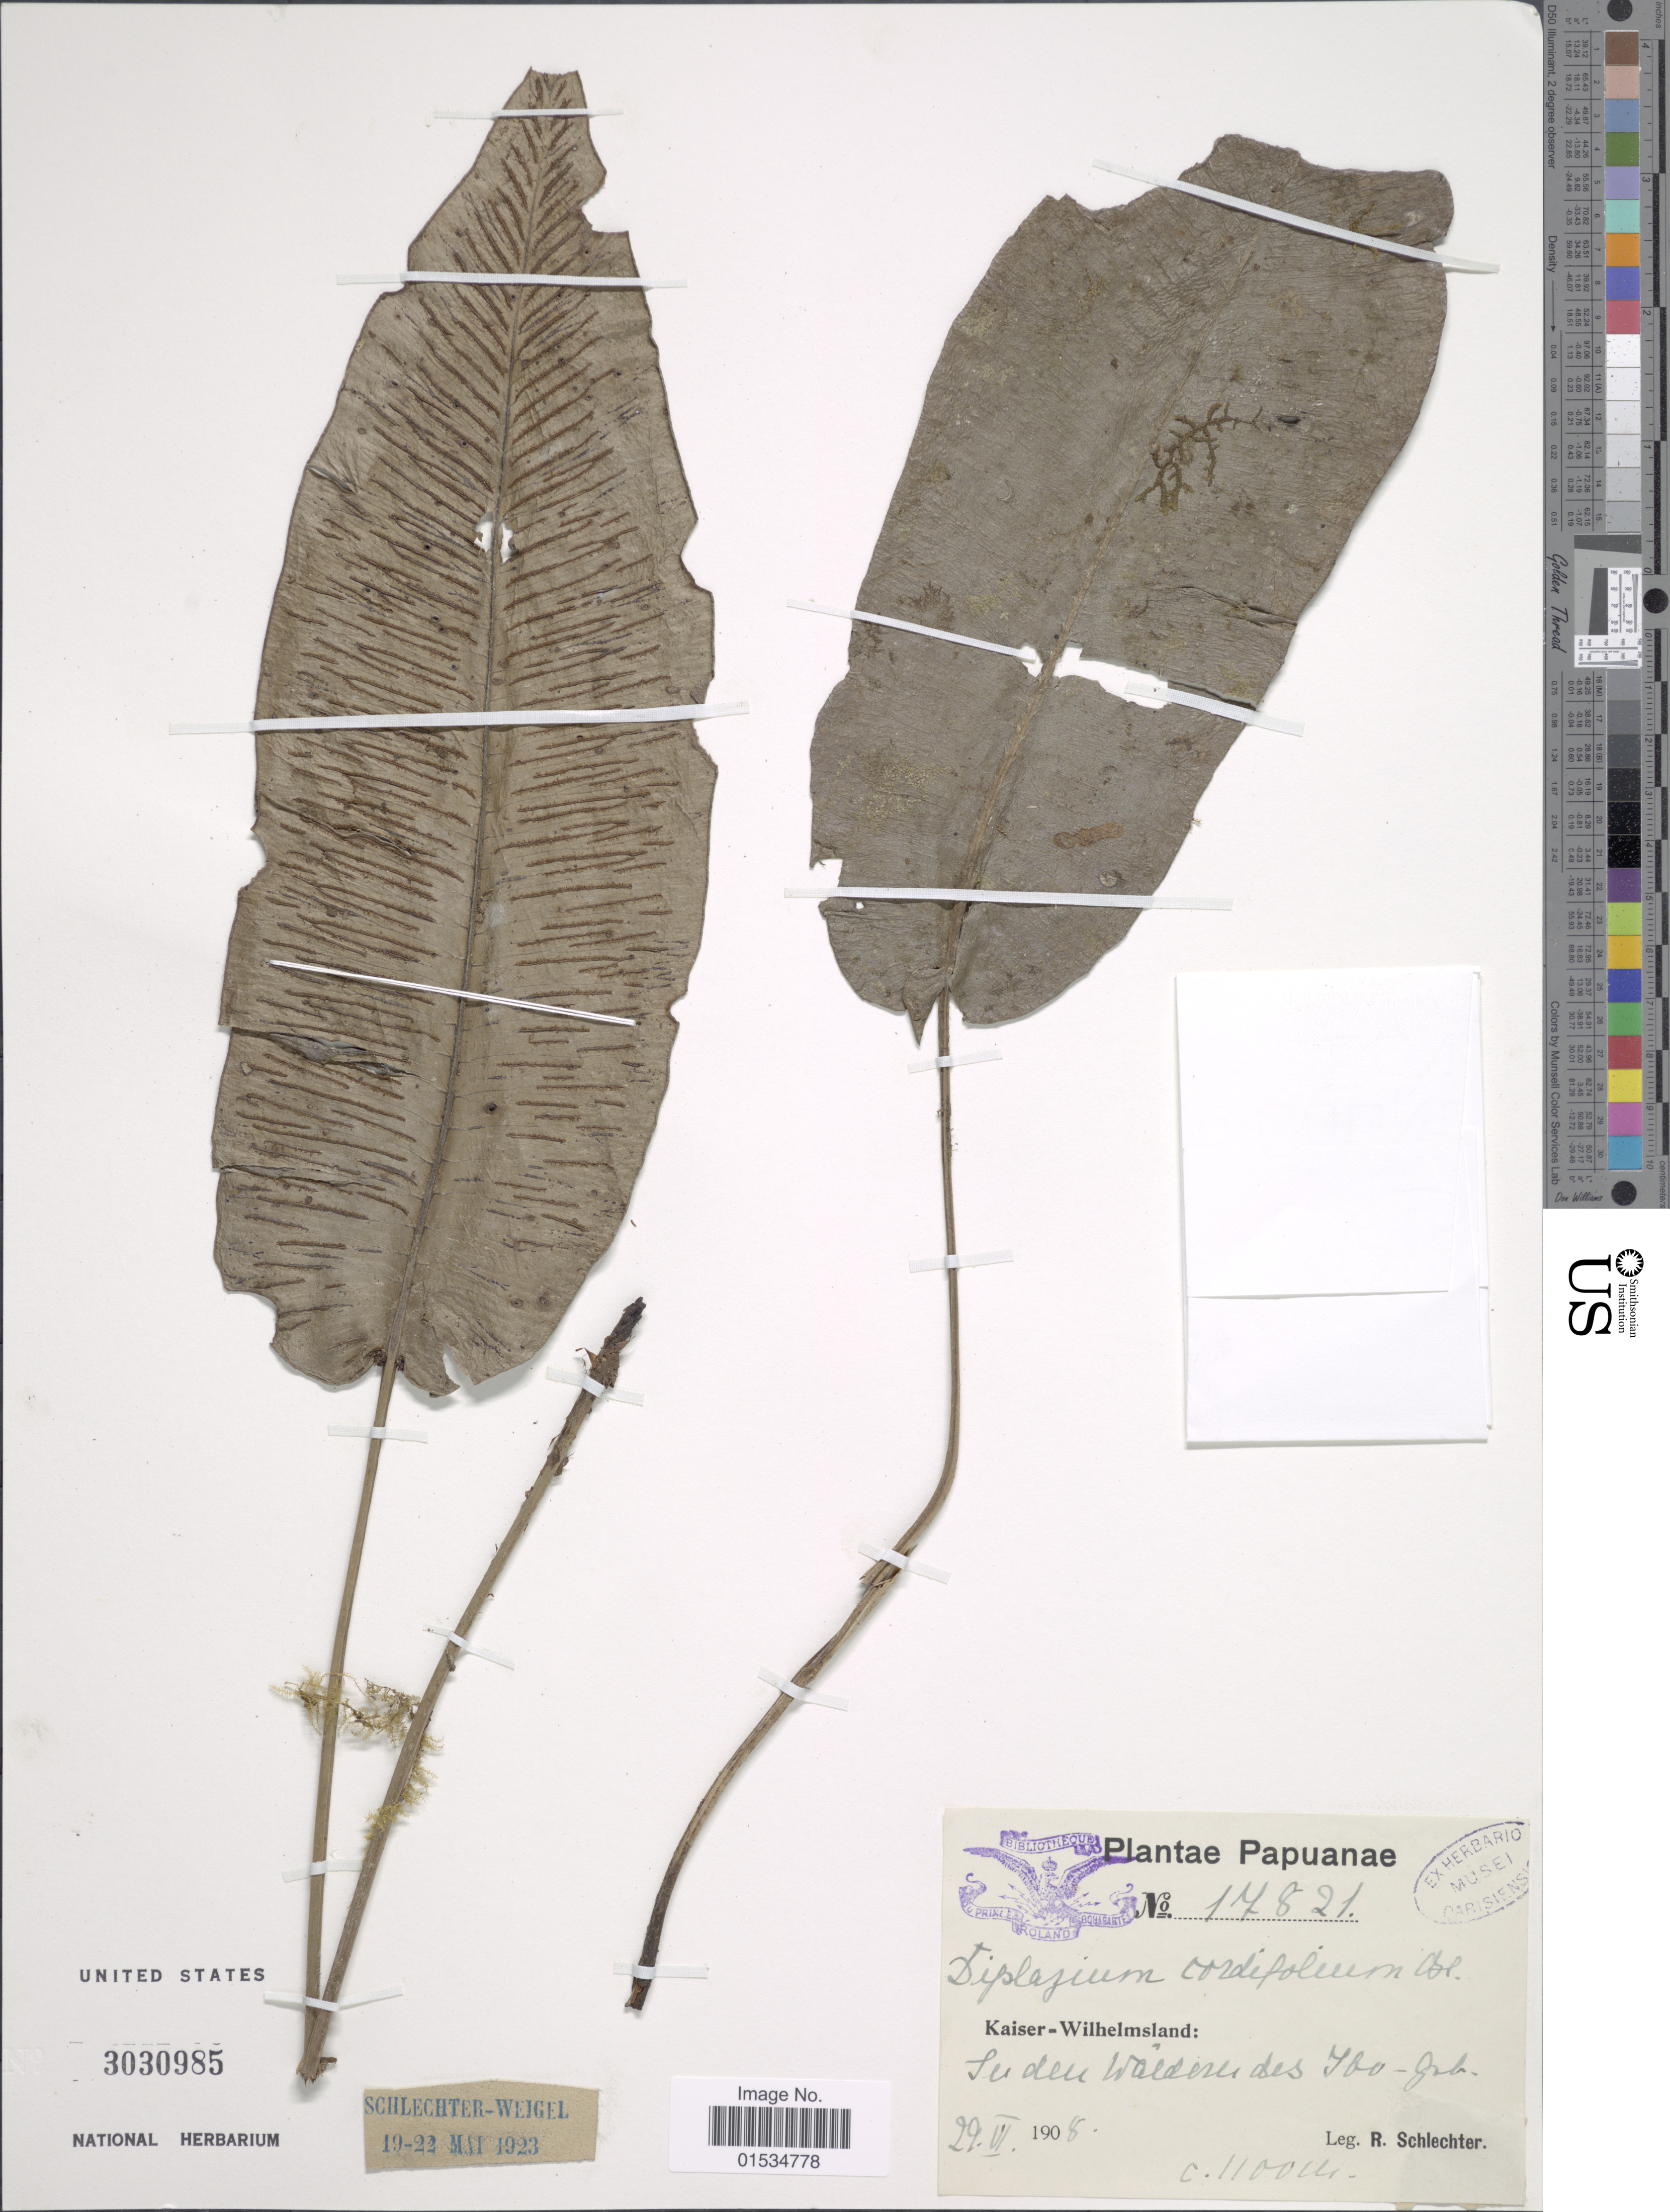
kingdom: Plantae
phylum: Tracheophyta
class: Polypodiopsida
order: Polypodiales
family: Athyriaceae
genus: Diplazium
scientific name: Diplazium cordifolium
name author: Blume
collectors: F. R. R. Schlechter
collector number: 17821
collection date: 1908-06-29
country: Papua New Guinea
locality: Kaiser-Wilhelmsland: In den Wäldern des Ibu geb.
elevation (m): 1100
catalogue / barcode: US 3030985